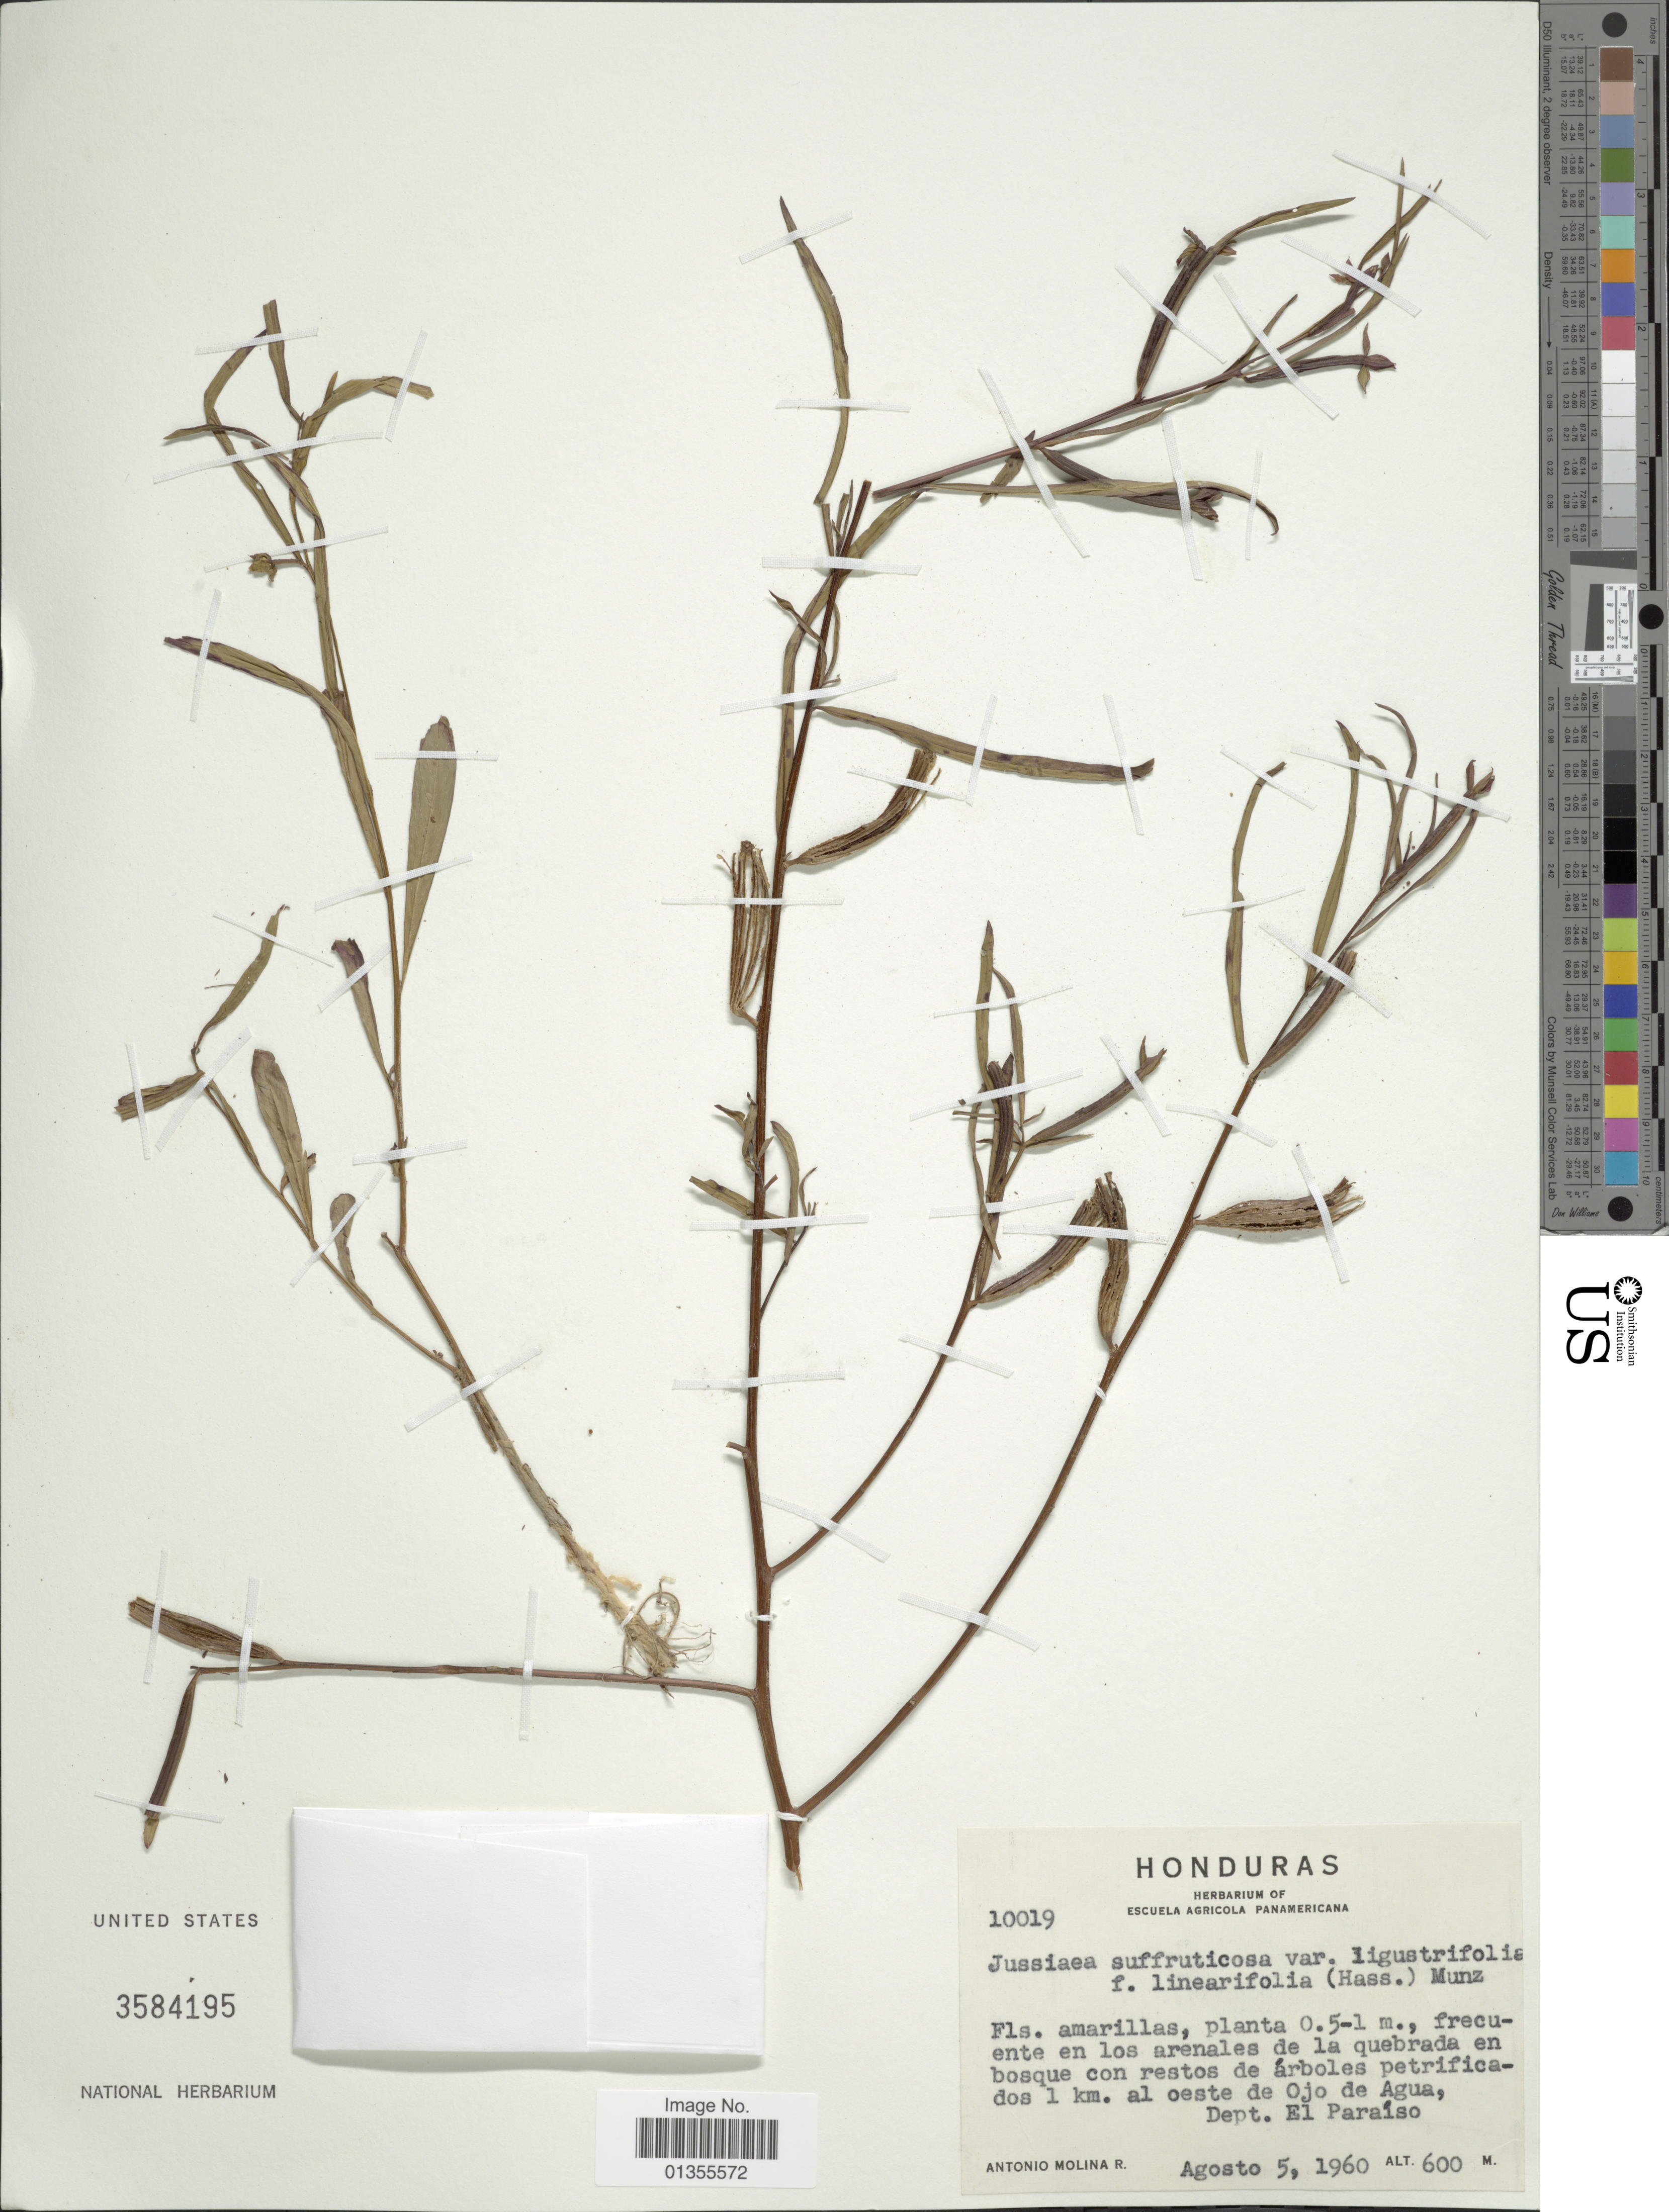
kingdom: Plantae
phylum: Tracheophyta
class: Magnoliopsida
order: Myrtales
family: Onagraceae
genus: Ludwigia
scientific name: Ludwigia octovalvis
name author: (Jacq.) P.H. Raven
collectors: A. Molina R.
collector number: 10019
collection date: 1960-08-05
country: Honduras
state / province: El Paraíso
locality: Frecuente en los arenales de la quebrada en bosque con restos de árboles petrificados 1 km. al oeste de Ojo de Agua, Dept. El Paraíso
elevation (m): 600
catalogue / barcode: US 3584195